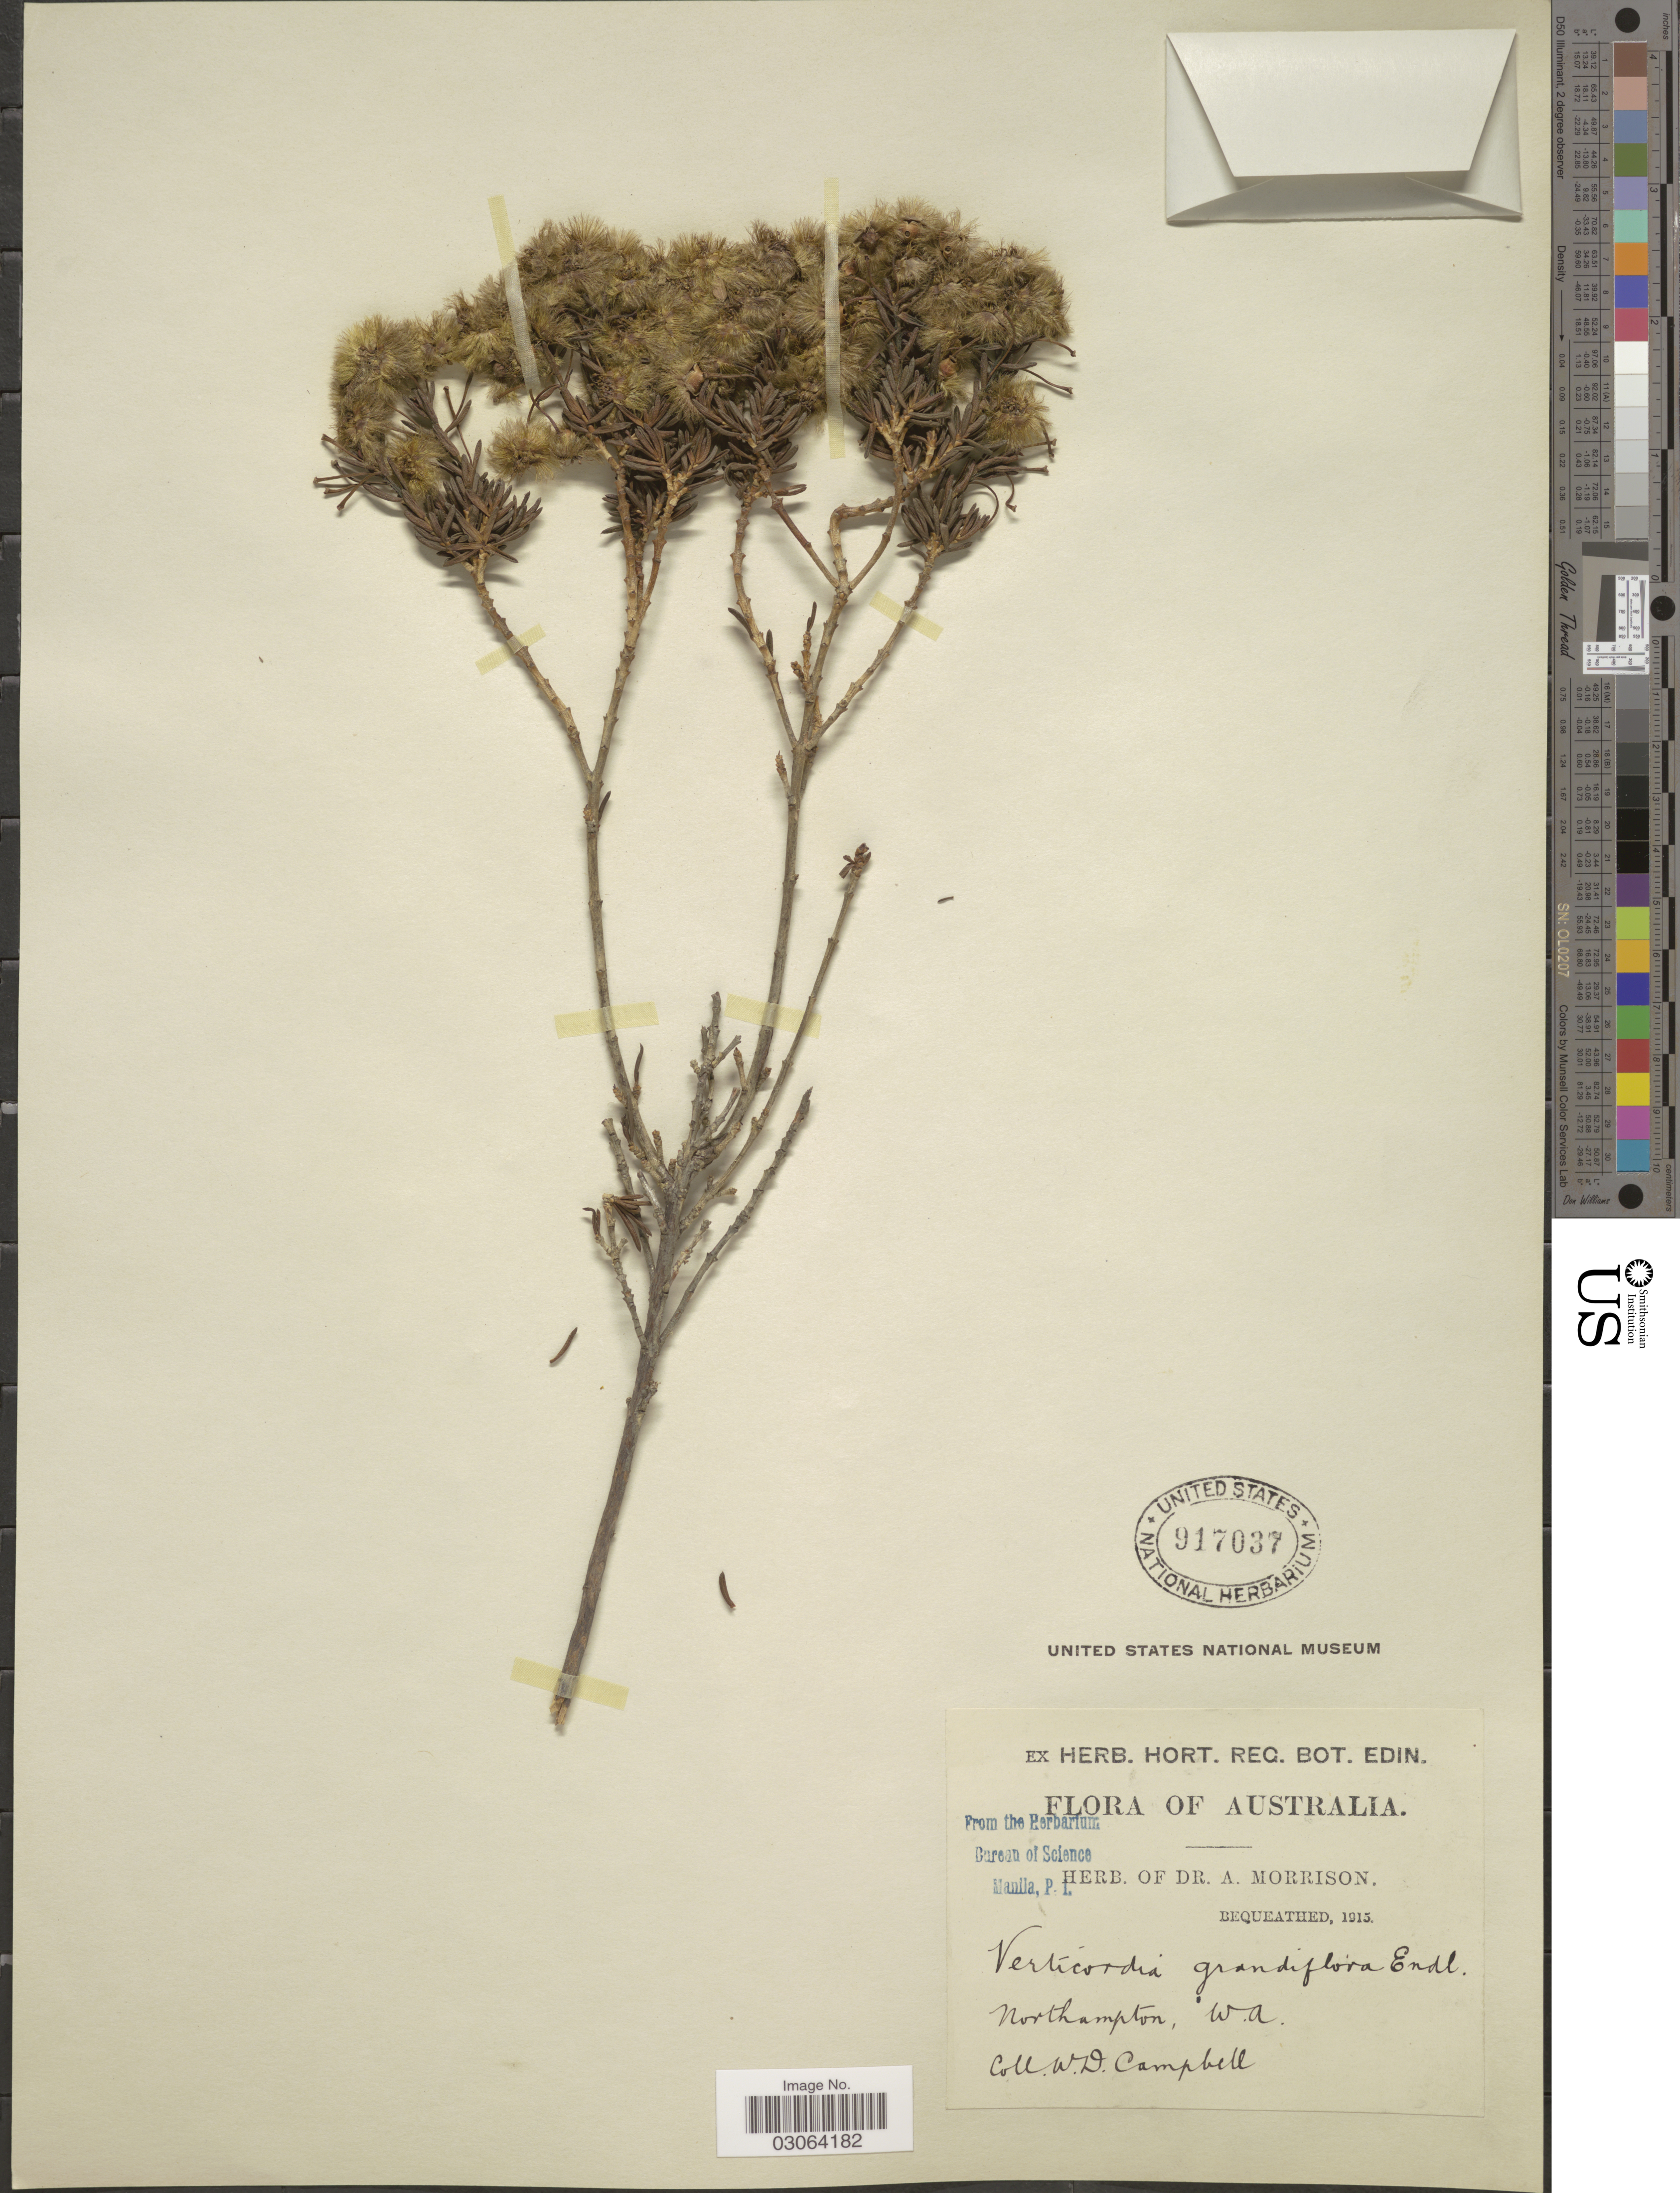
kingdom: Plantae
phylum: Tracheophyta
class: Magnoliopsida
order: Myrtales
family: Myrtaceae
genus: Verticordia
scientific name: Verticordia grandiflora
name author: Endl.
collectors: W. D. Campbell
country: Australia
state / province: Western Australia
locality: Northampton, W.A.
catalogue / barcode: US 917037